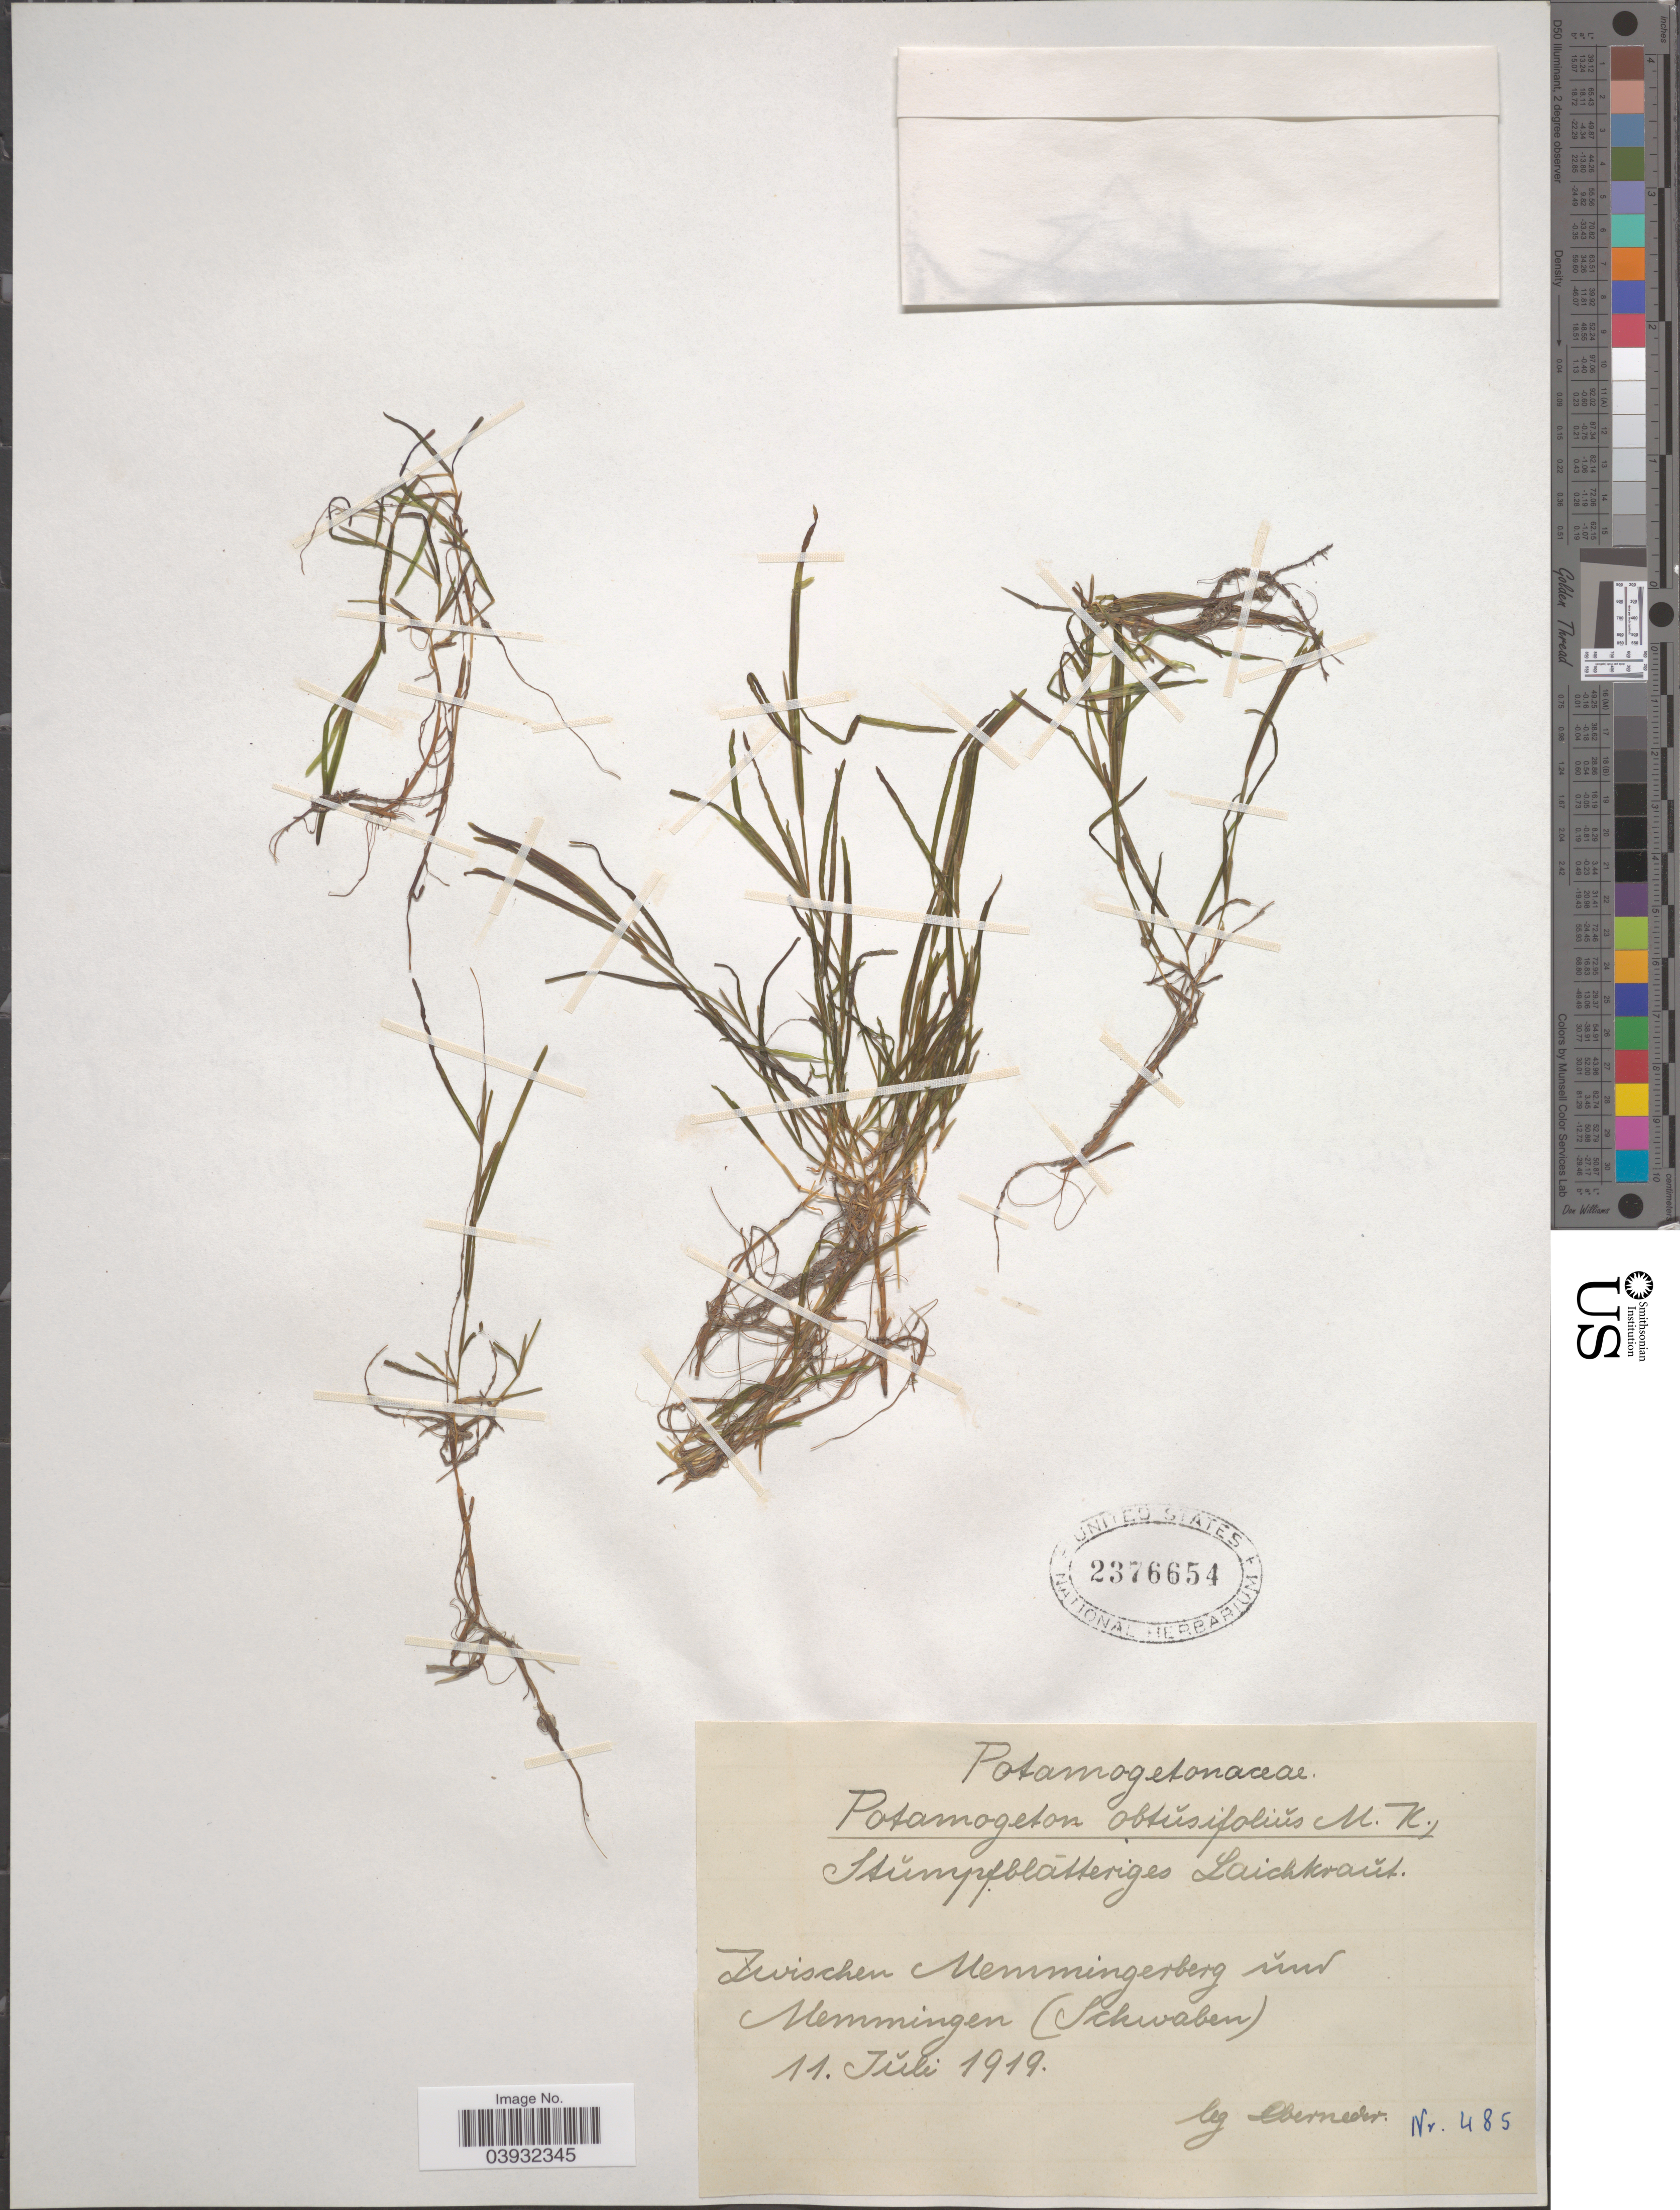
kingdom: Plantae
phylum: Tracheophyta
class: Liliopsida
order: Alismatales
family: Potamogetonaceae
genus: Potamogeton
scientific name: Potamogeton obtusifolius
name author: Mert. & W.D.J. Koch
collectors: -. Oberneder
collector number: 485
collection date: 1919-07-11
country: Germany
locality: Zwischen Memmingerberg ŭud Memmingen (Schwaben).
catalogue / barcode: US 2376654